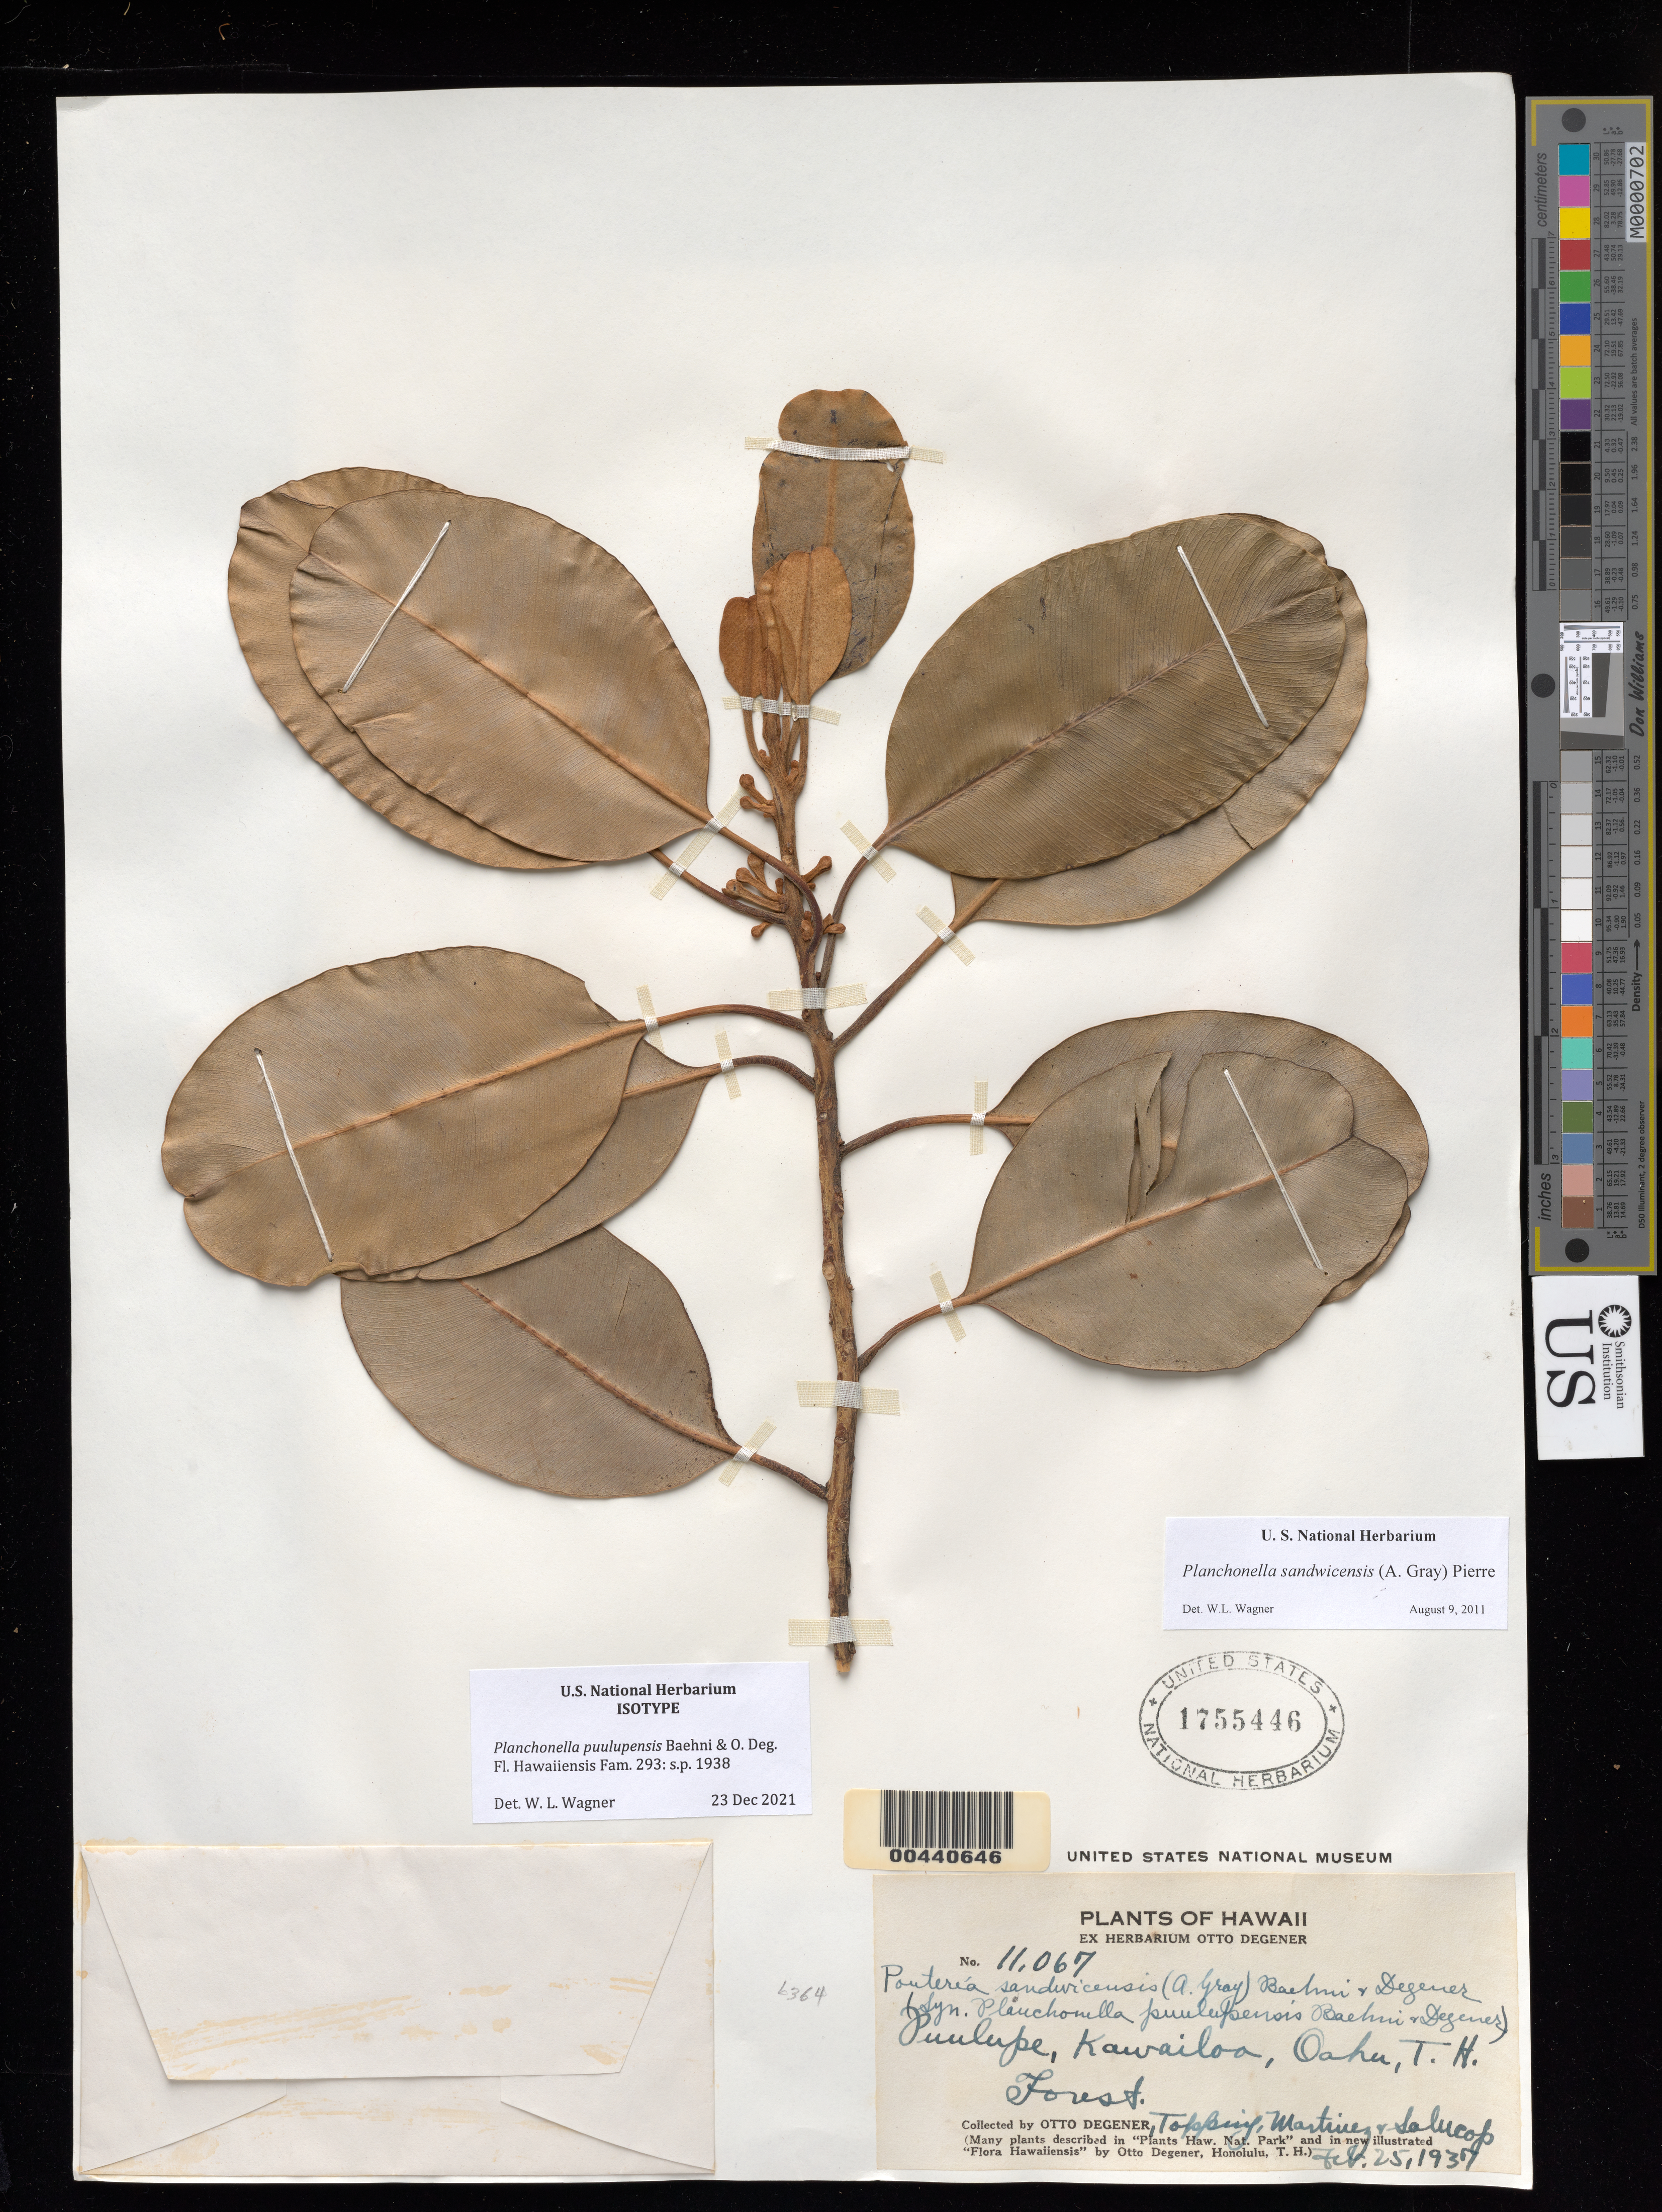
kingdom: Plantae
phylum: Tracheophyta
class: Magnoliopsida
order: Ericales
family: Sapotaceae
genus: Planchonella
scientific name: Planchonella puulupensis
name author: Baehni & Degener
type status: Isotype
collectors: O. Degener, D. L. Topping, -- Martinez & -- Salucop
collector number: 11067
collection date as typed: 25 Feb 1937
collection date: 1937-02-25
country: United States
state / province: Hawaii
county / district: Honolulu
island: Oahu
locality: Puulupe, Kawailoa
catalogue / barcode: US 1755446